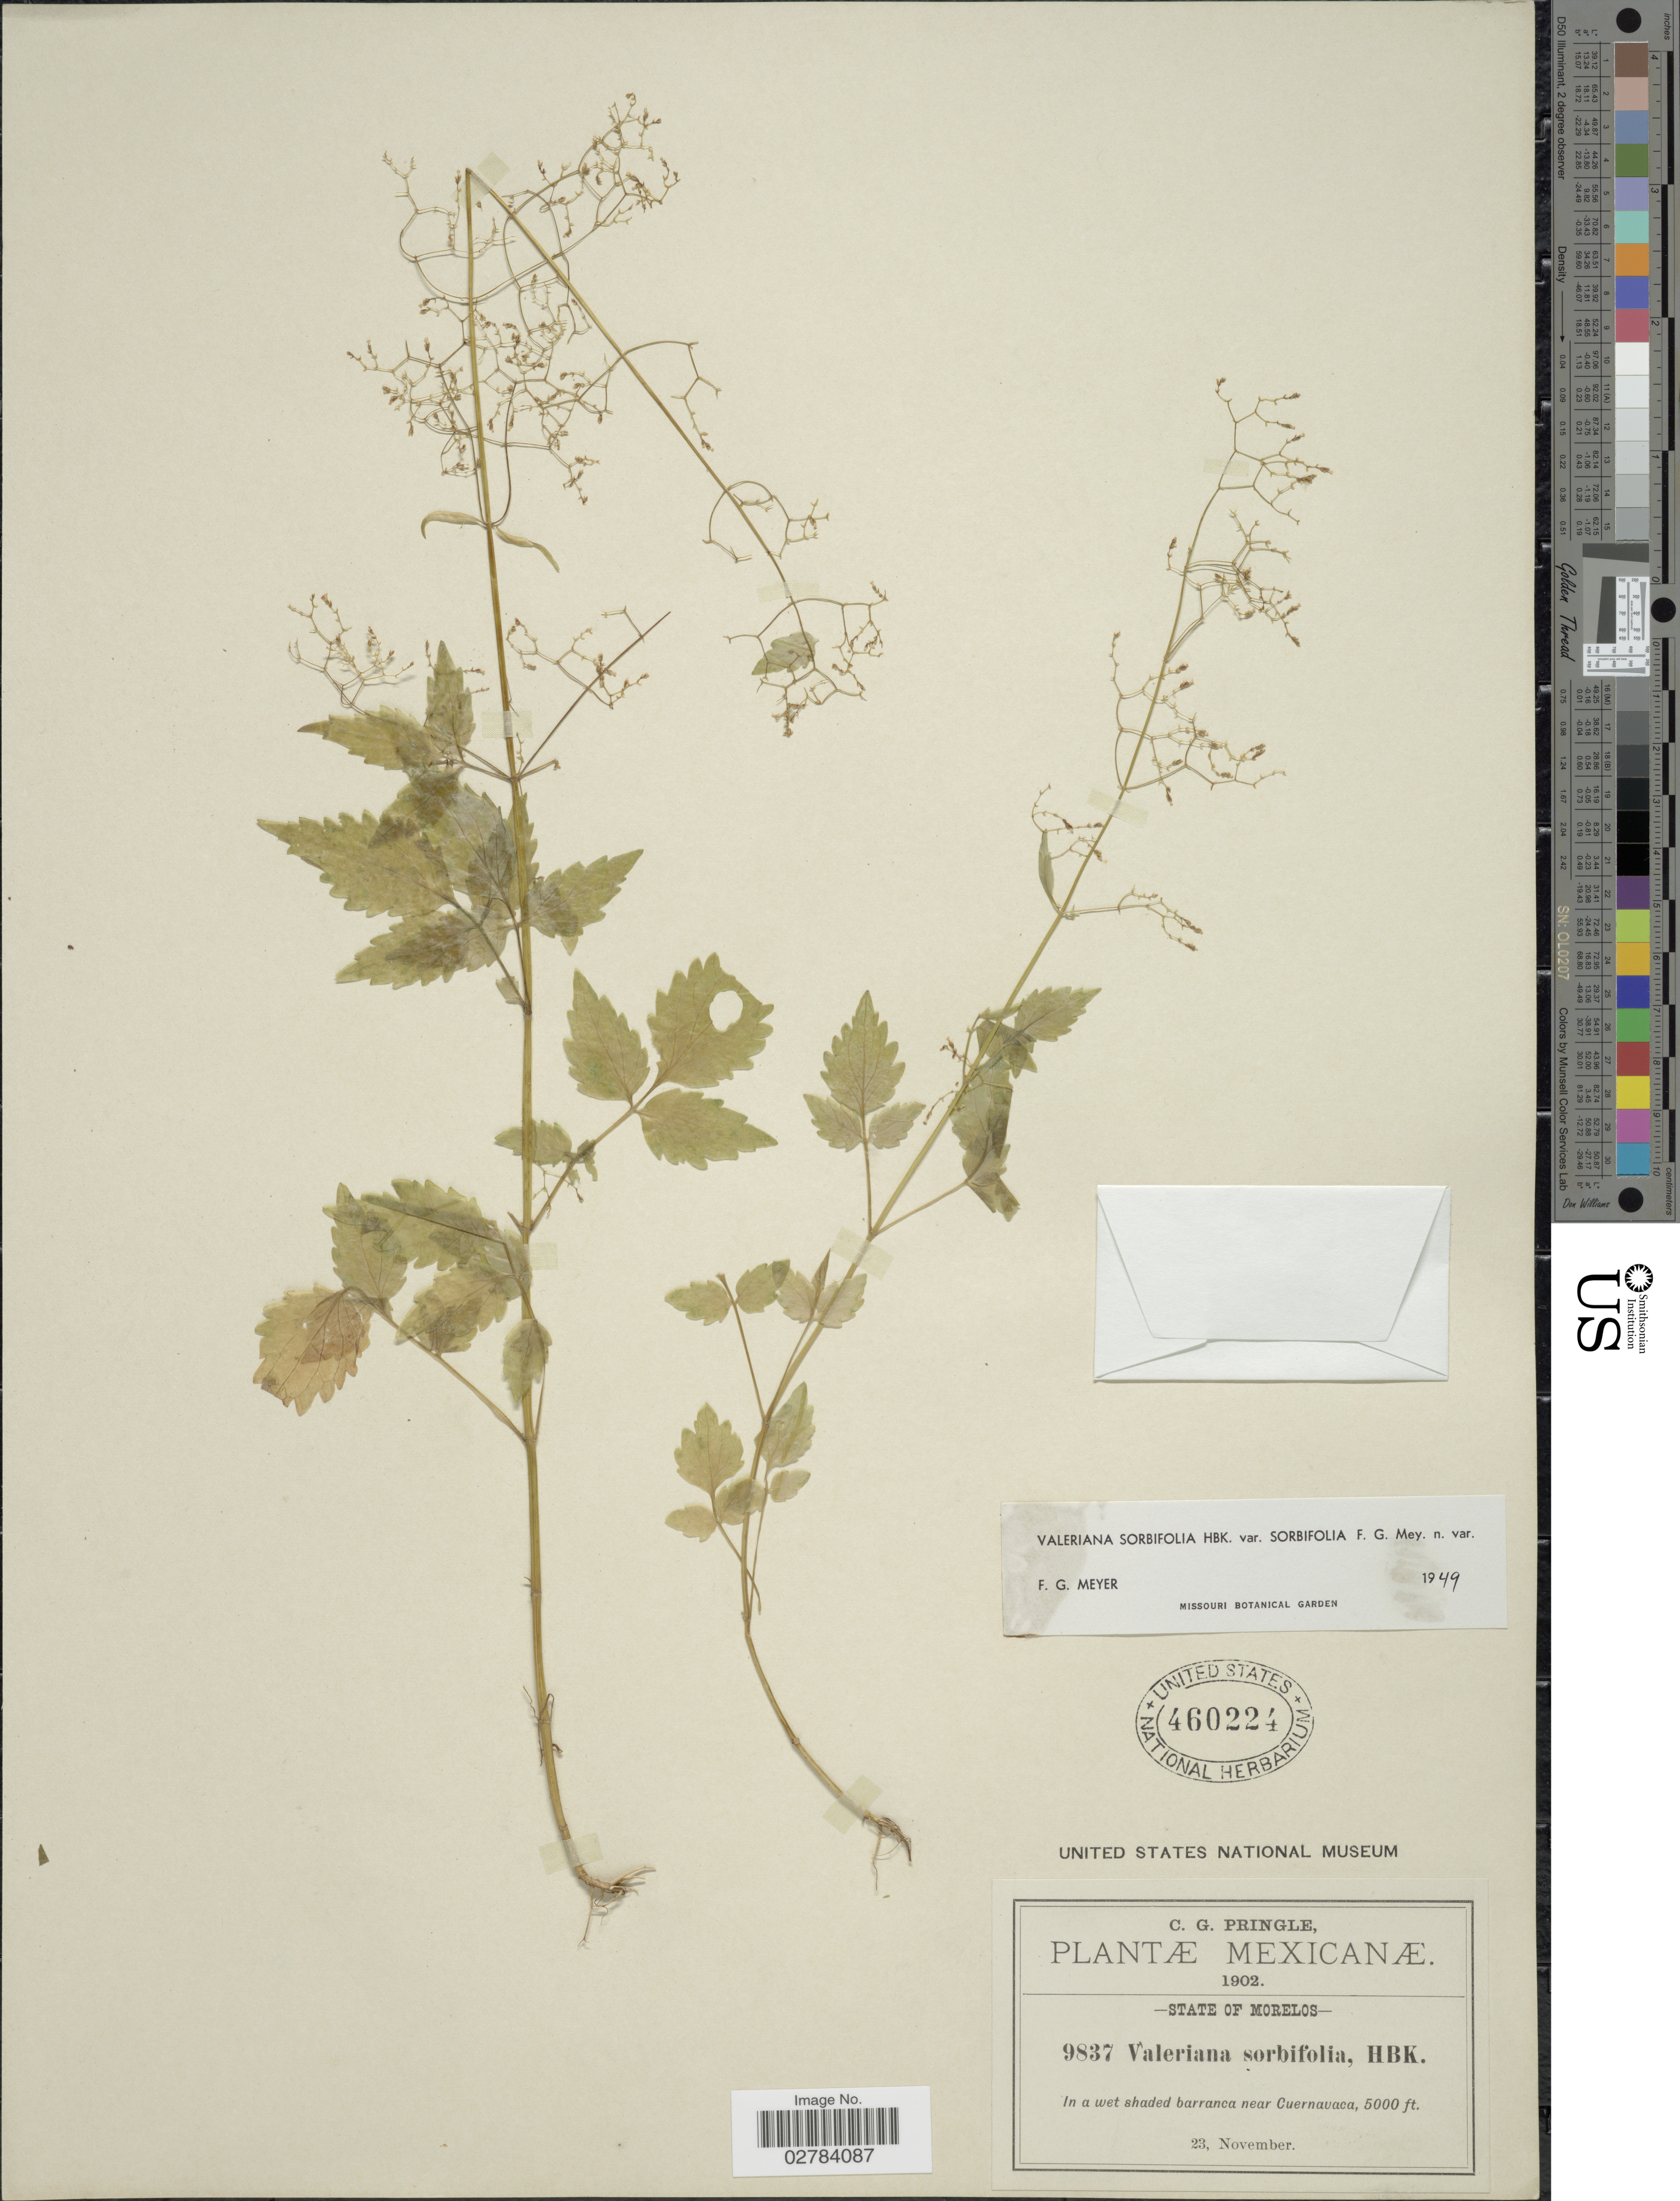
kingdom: Plantae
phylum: Tracheophyta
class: Magnoliopsida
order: Dipsacales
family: Caprifoliaceae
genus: Valeriana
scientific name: Valeriana sorbifolia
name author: Kunth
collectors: C. G. Pringle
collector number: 9837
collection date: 1902-11-23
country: Mexico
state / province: Morelos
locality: In a wet shaded barranca near Cuernavaca.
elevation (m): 1524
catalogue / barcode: US 460224